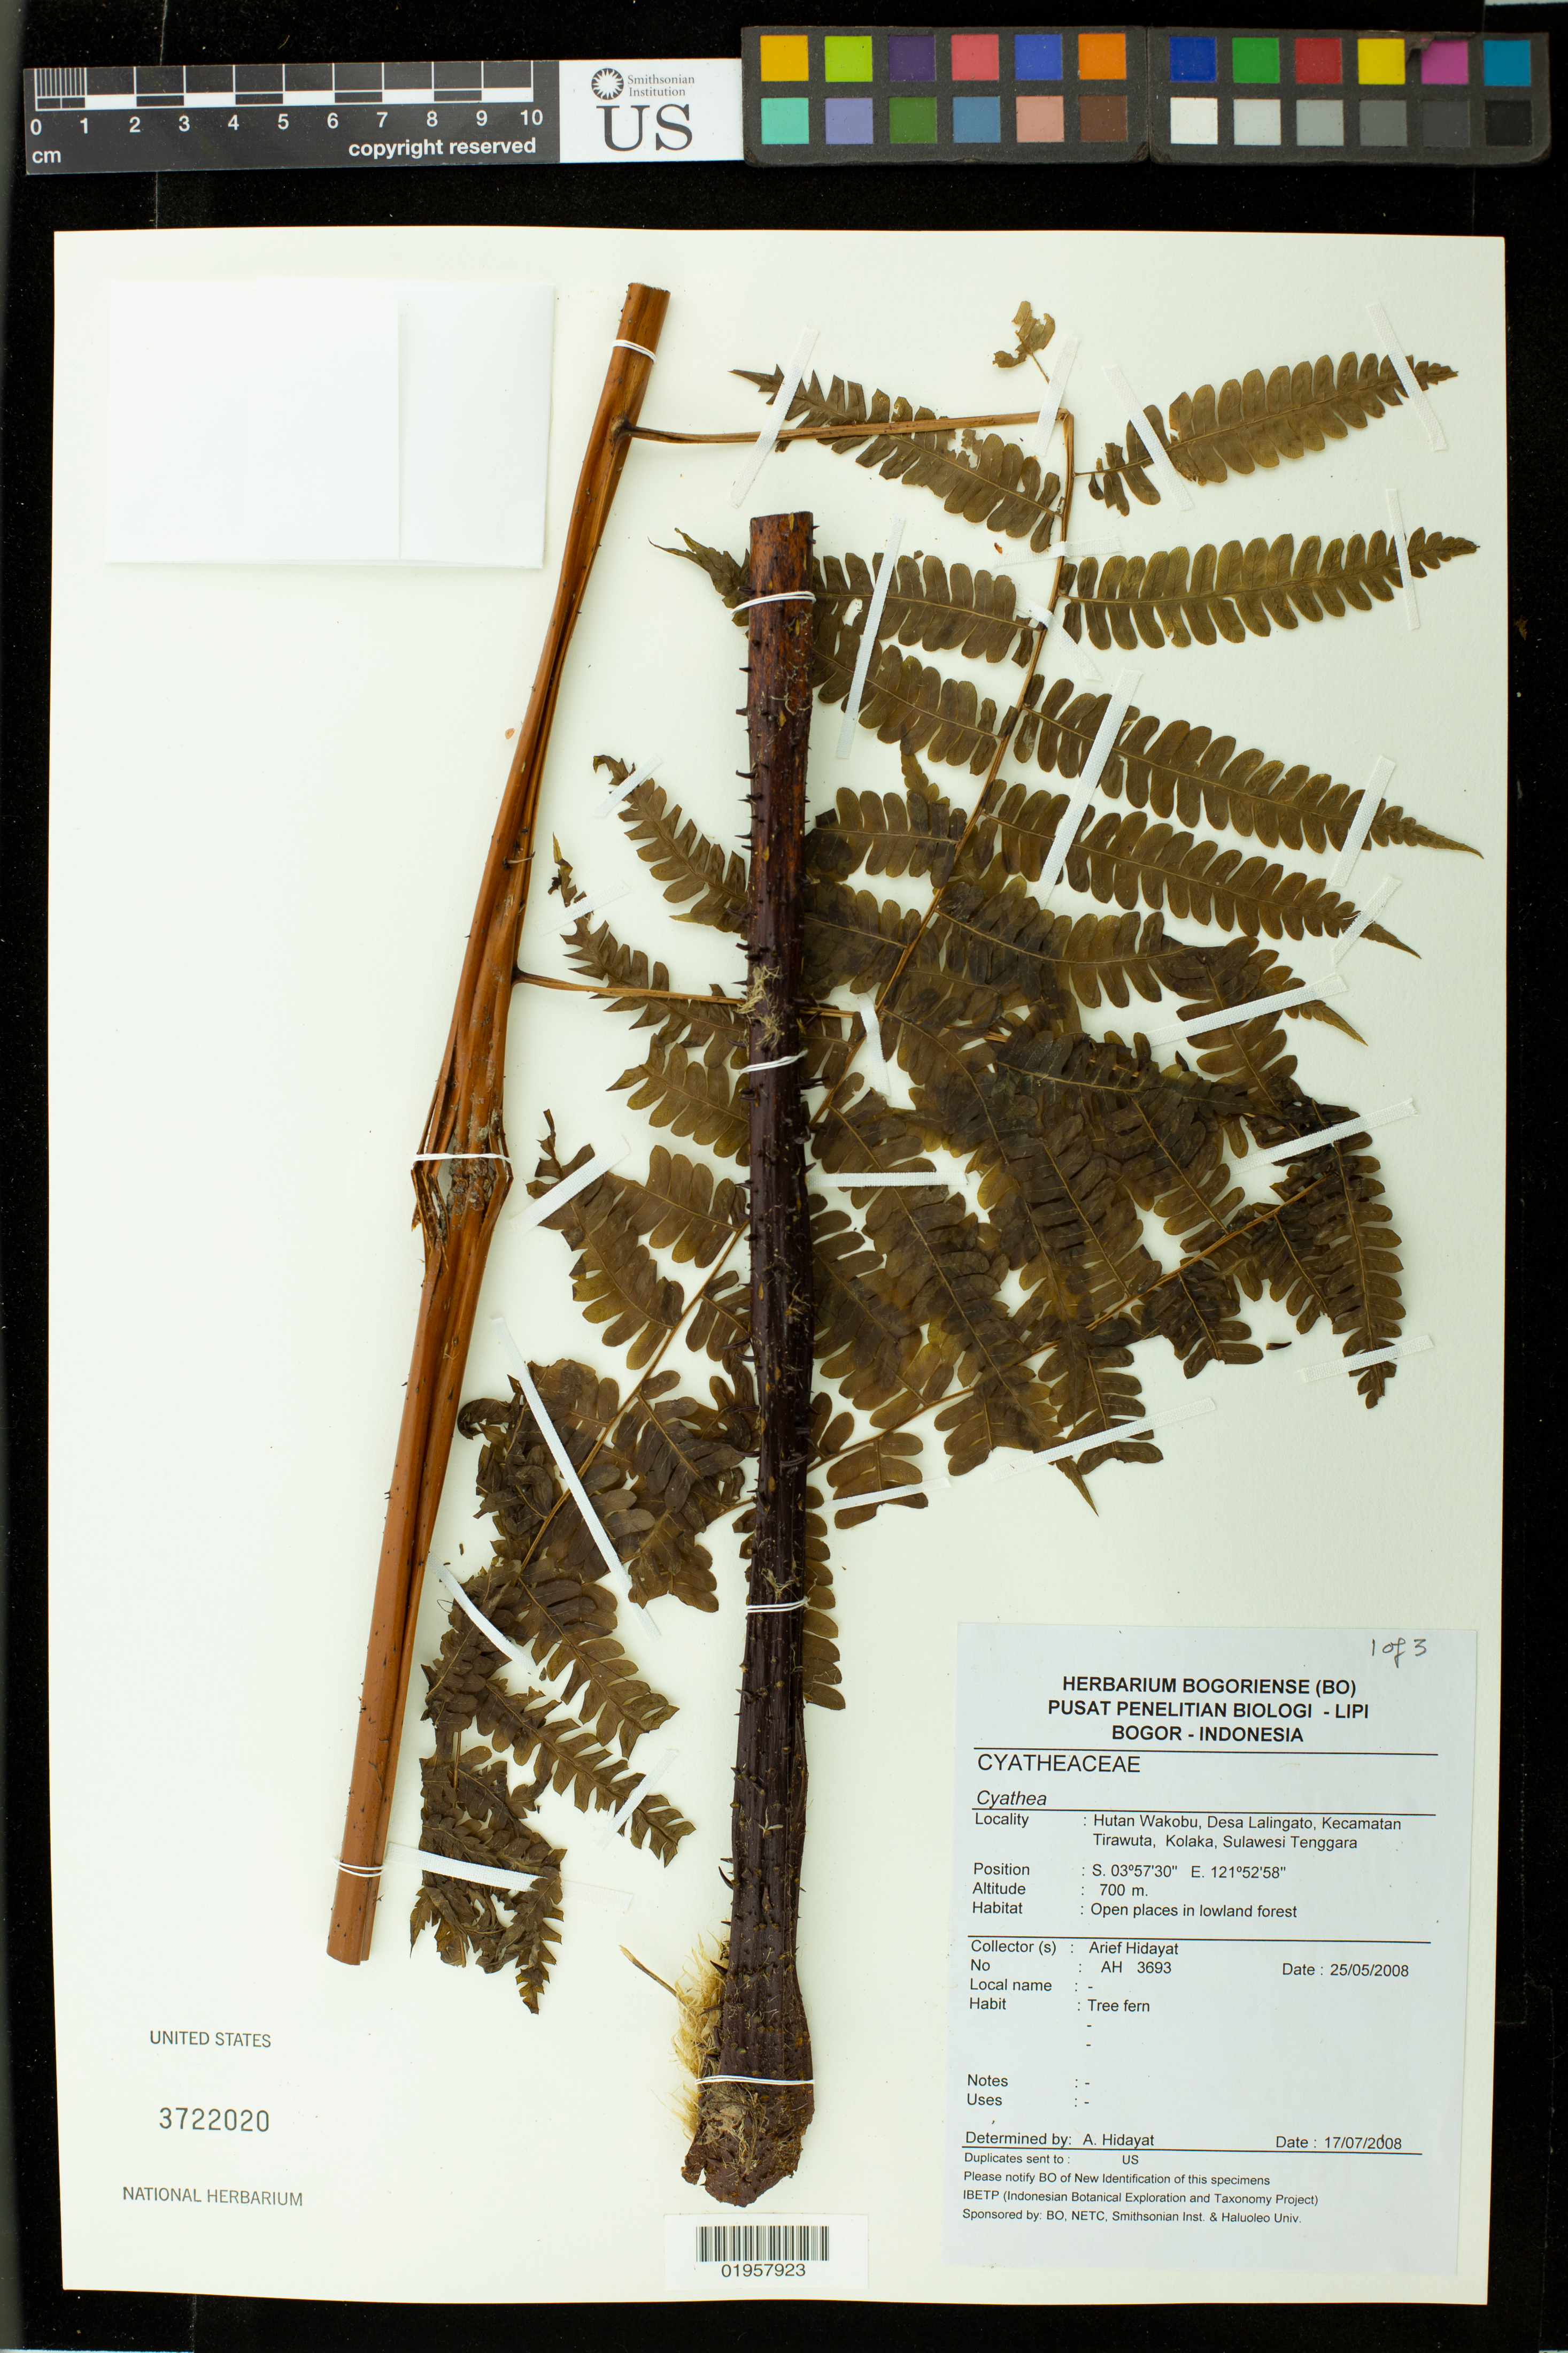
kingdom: Plantae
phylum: Tracheophyta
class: Polypodiopsida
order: Cyatheales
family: Cyatheaceae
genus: Cyathea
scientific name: Cyathea sp.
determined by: Hidayat, Arief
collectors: A. Hidayat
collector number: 3693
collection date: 2008-05-25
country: Indonesia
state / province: Sulawesi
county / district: Sulawesi Tenggara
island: Sulawesi Island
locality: Sulawesi Tenggara [South-East Sulawesi]. Hutan Wakobu, Desa Lalingato, Kecamatan Tirwuta, Kolaka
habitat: Open places in lowland forest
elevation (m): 700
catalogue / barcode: US 3722020